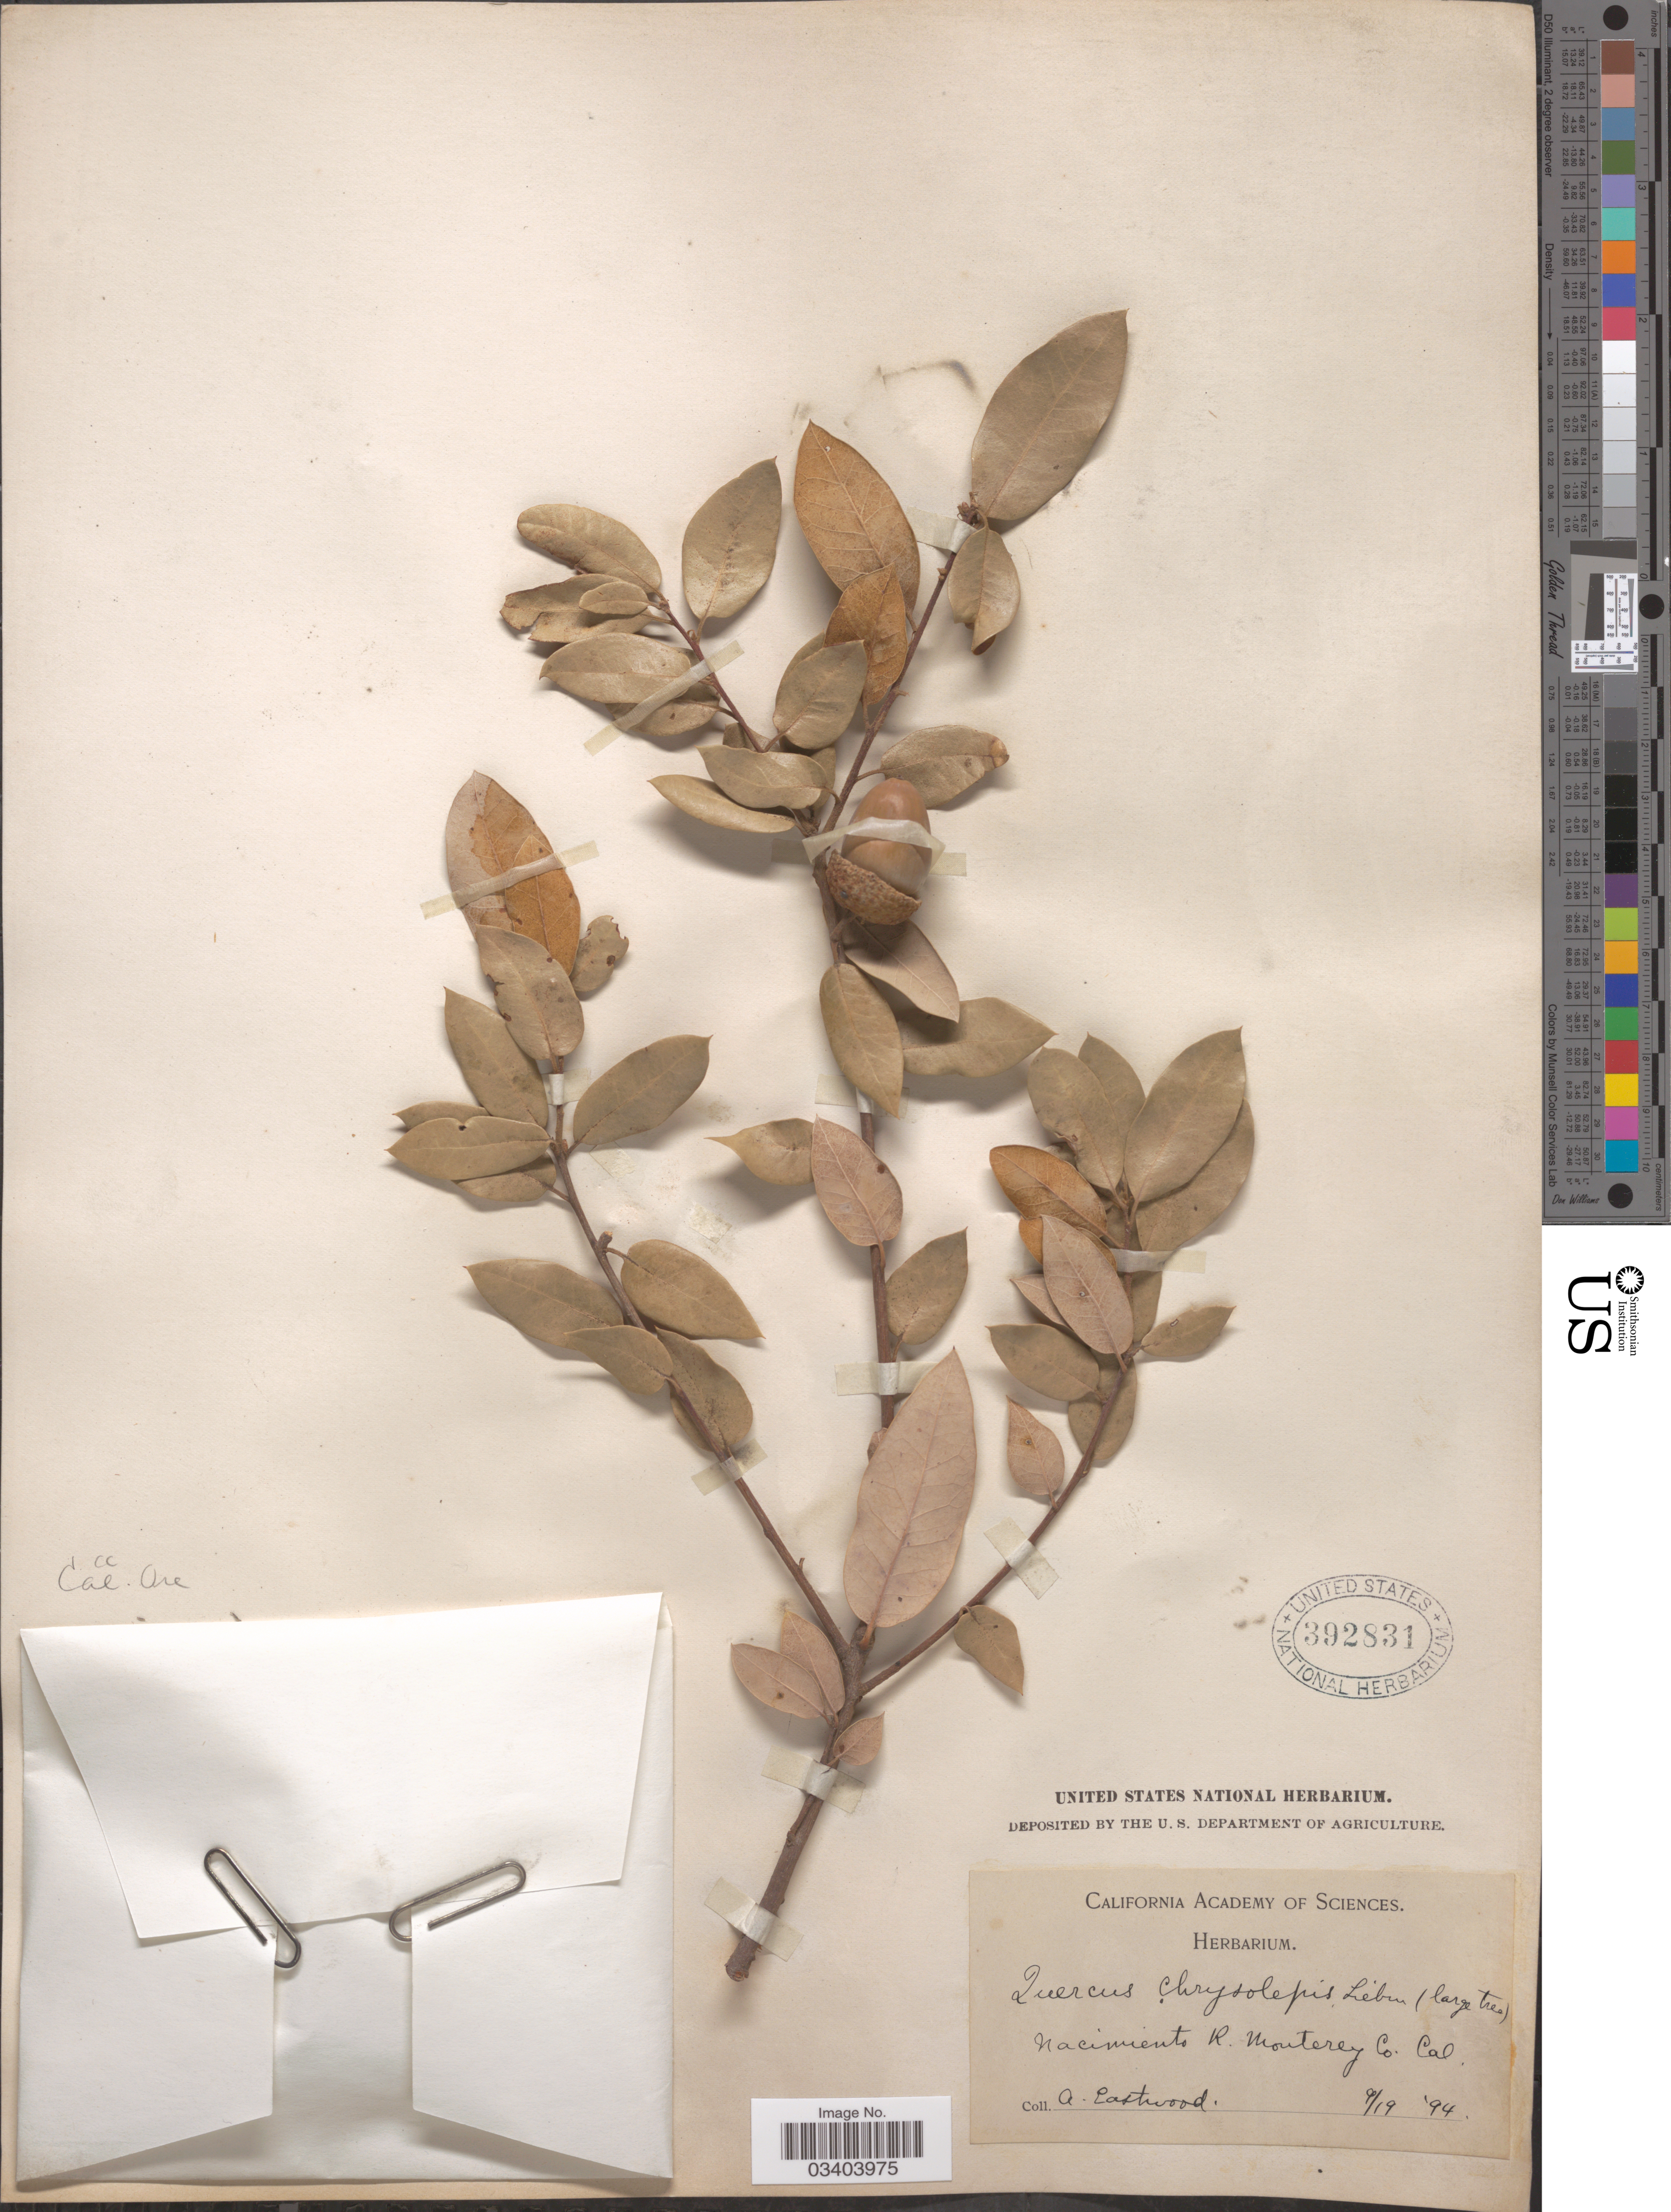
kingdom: Plantae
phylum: Tracheophyta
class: Magnoliopsida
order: Fagales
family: Fagaceae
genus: Quercus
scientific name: Quercus chrysolepis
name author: Liebm.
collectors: A. Eastwood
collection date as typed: Transcribed d/m/y: 19/9/94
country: United States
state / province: California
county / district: Monterey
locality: Nacimiento R. Monterey Co.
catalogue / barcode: US 392831